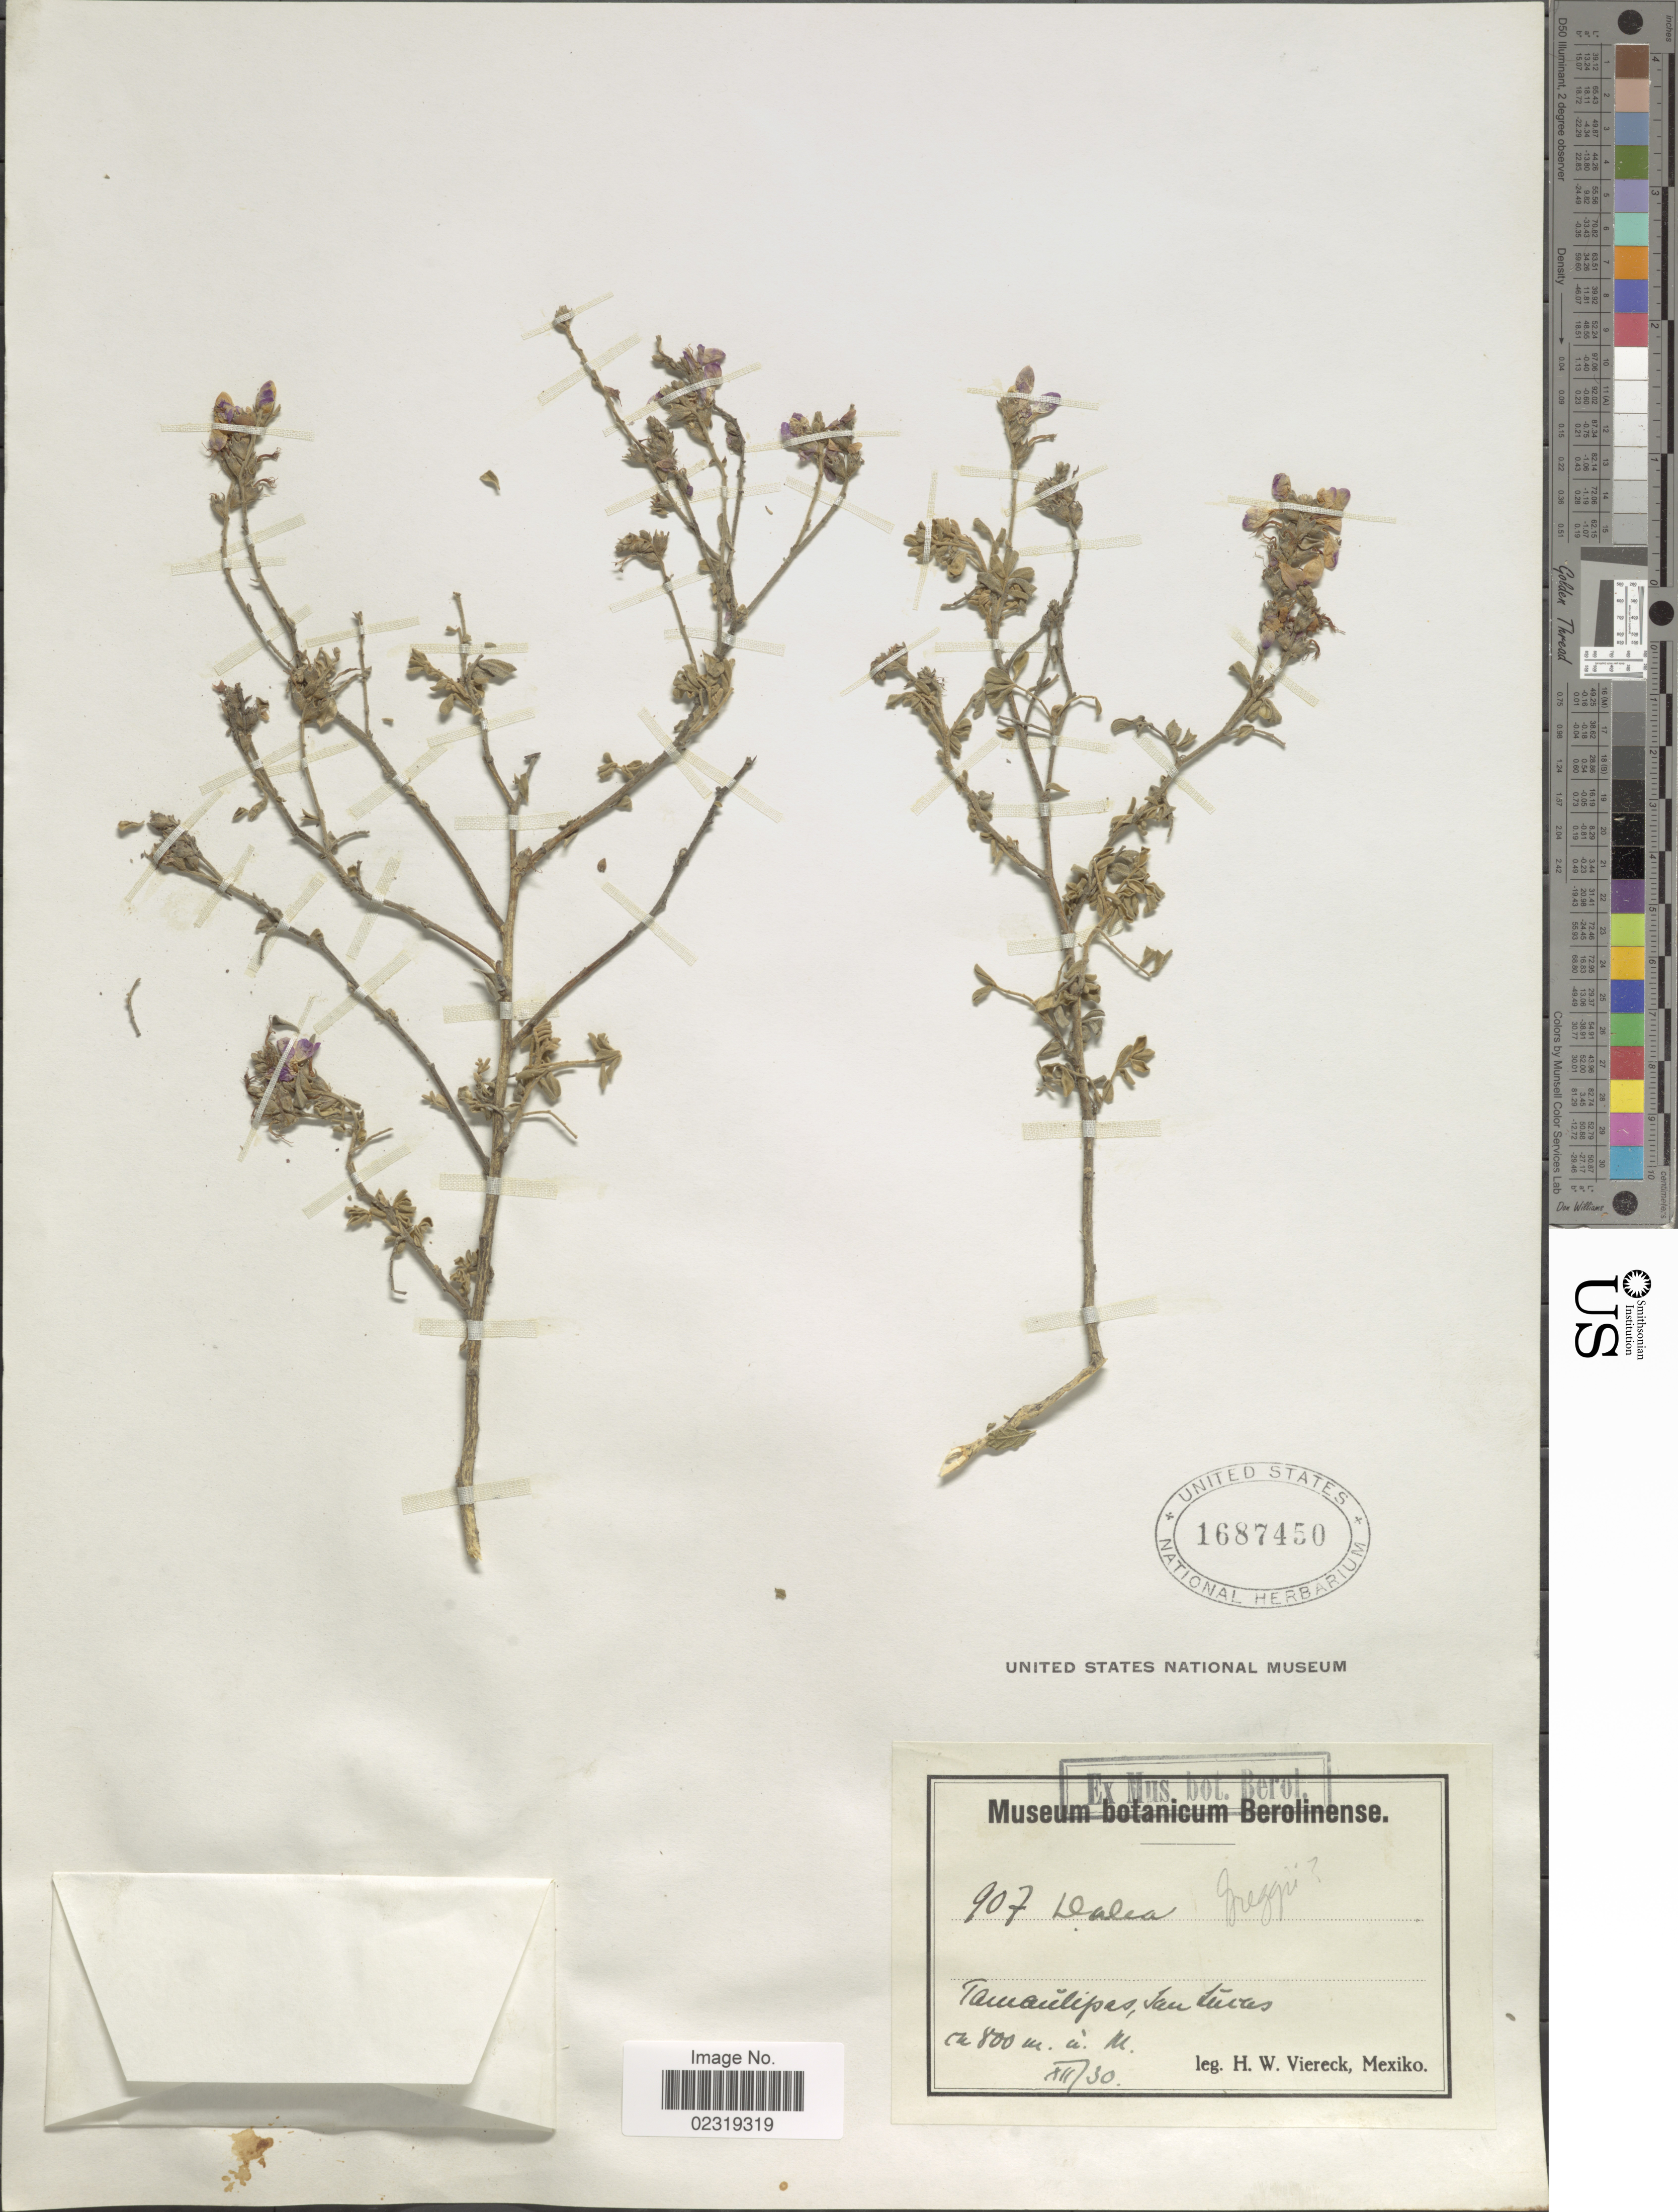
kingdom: Plantae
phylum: Tracheophyta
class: Magnoliopsida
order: Fabales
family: Fabaceae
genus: Dalea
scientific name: Dalea greggii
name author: A. Gray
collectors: H. W. Viereck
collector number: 907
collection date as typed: Transcribed d/m/y: /12/30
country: Mexico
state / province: Tamaulipas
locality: San Lucas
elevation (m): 800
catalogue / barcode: US 1687450